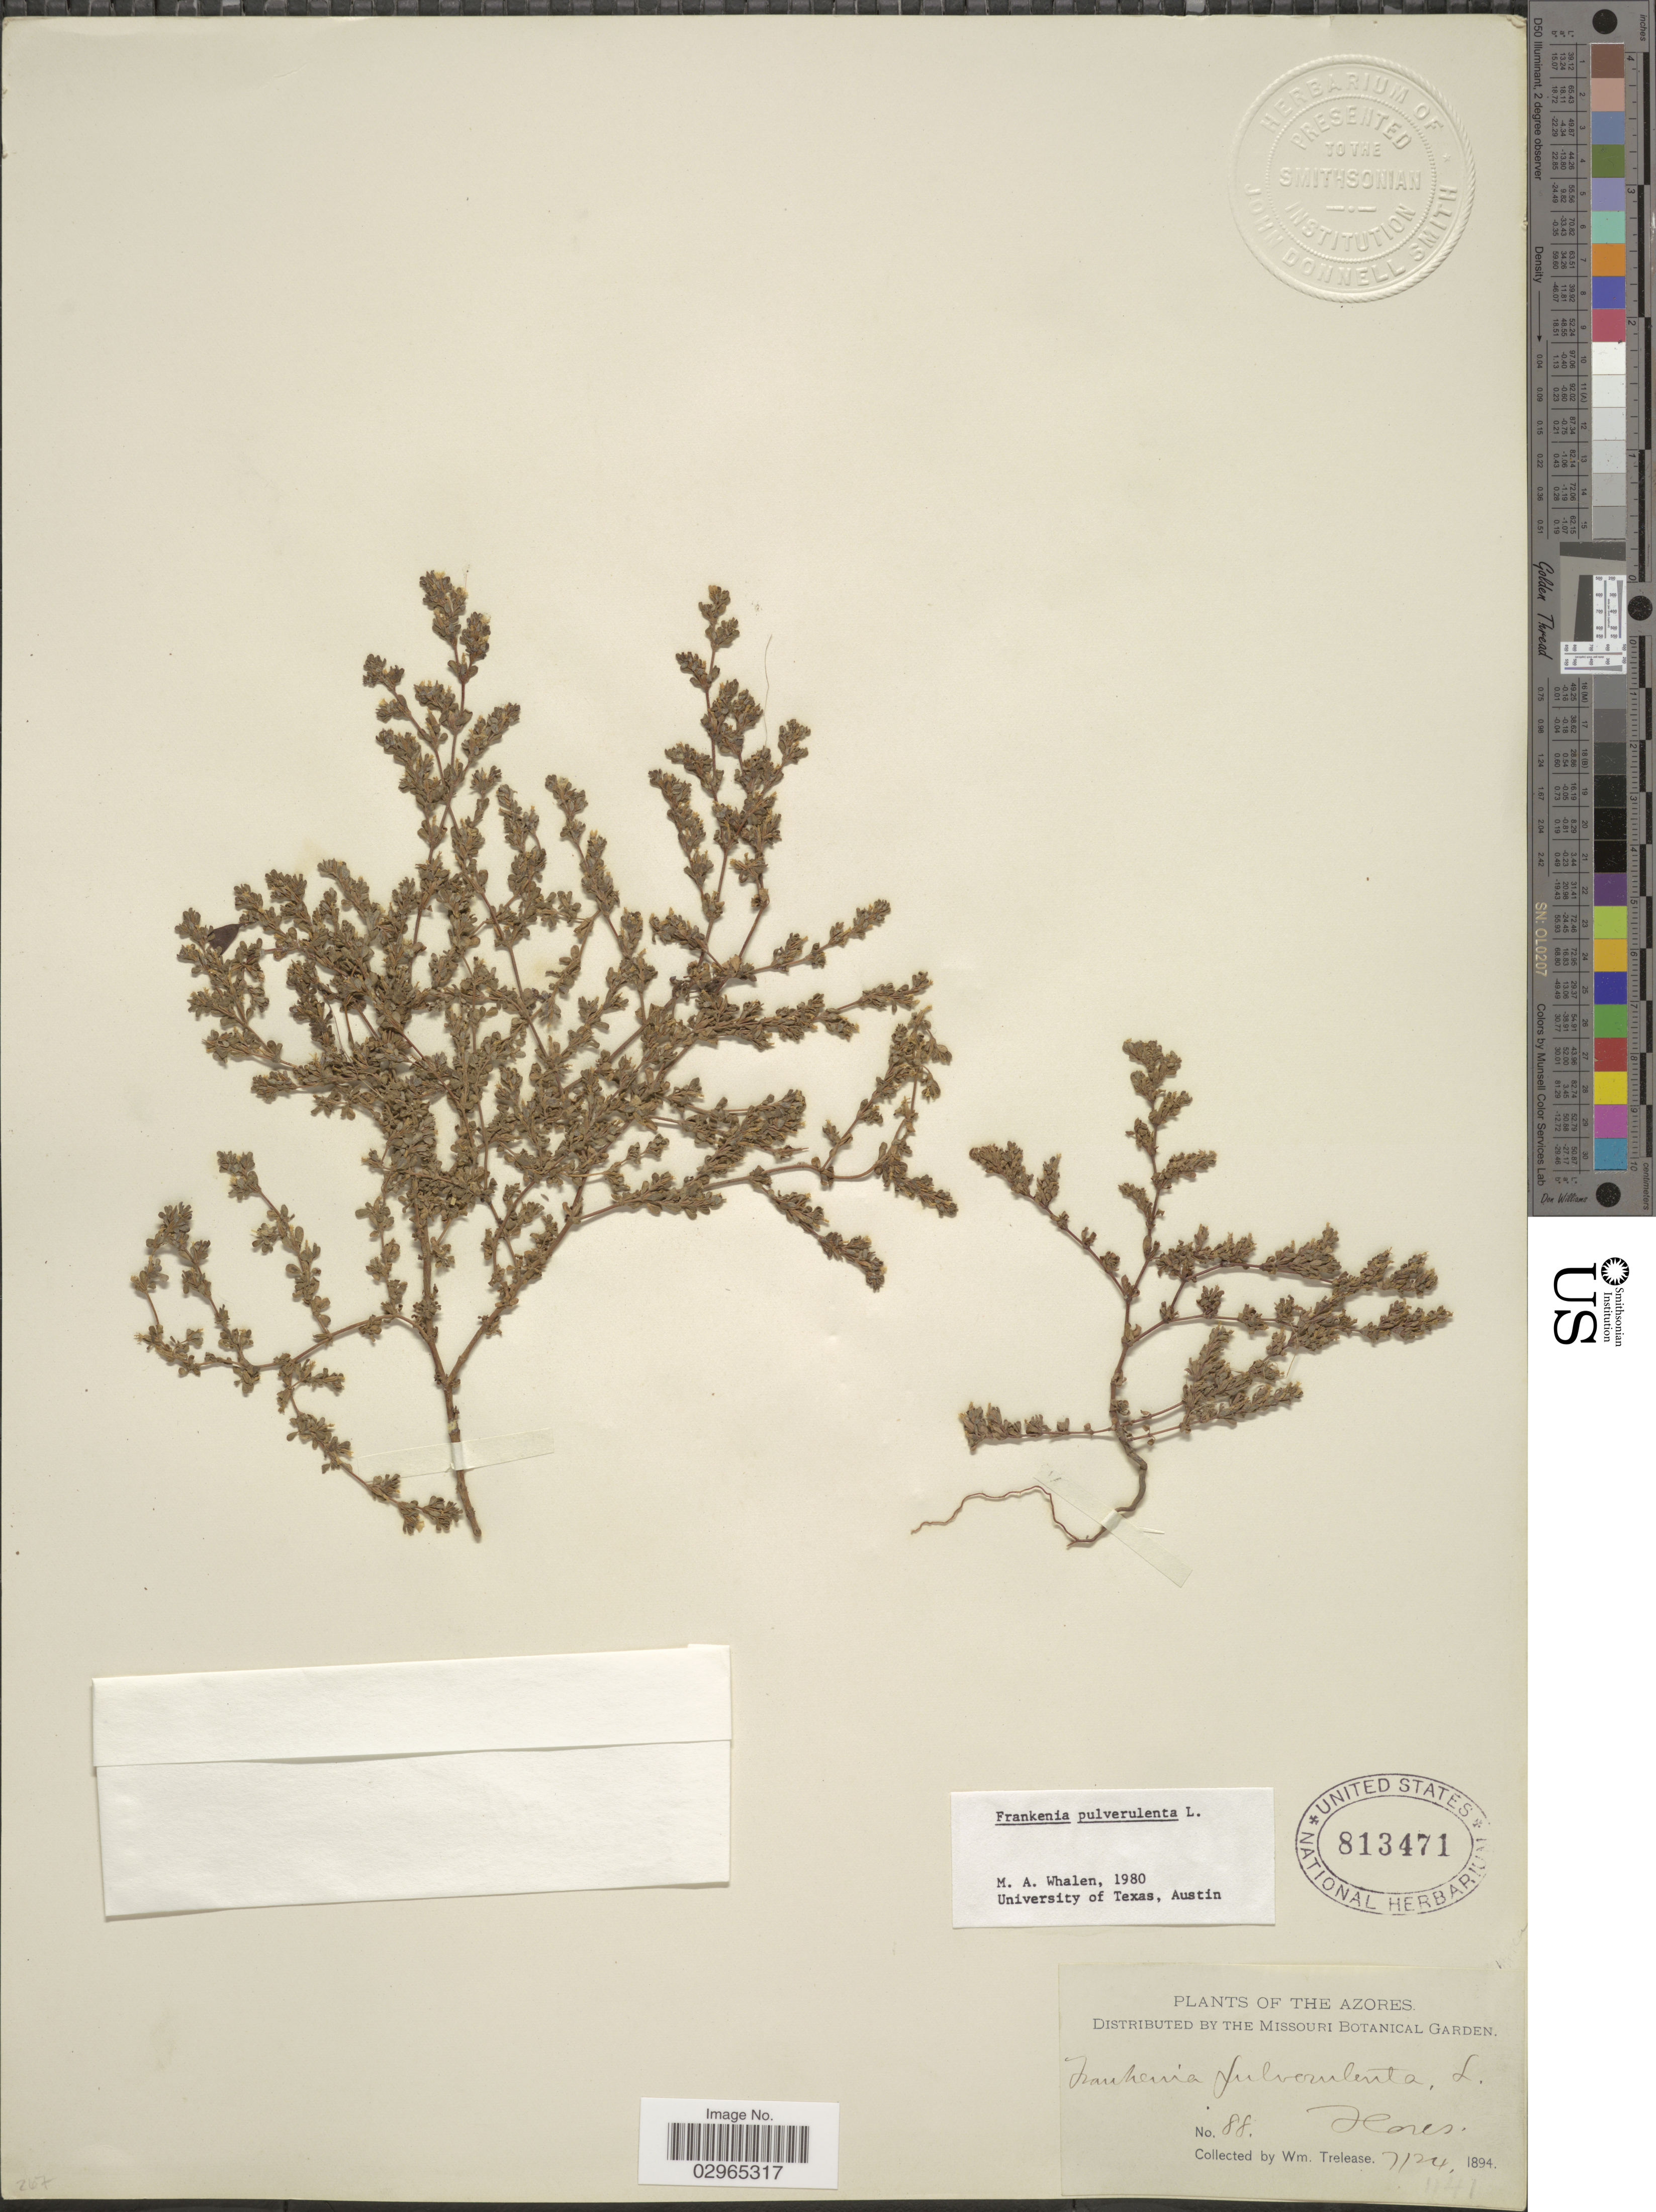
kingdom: Plantae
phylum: Tracheophyta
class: Magnoliopsida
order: Caryophyllales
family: Frankeniaceae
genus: Frankenia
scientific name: Frankenia pulverulenta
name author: L.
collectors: W. Trelease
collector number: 88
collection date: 1894-07-24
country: Portugal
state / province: Azores (Aut. Reg.)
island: Flores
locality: Flores.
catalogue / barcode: US 813471